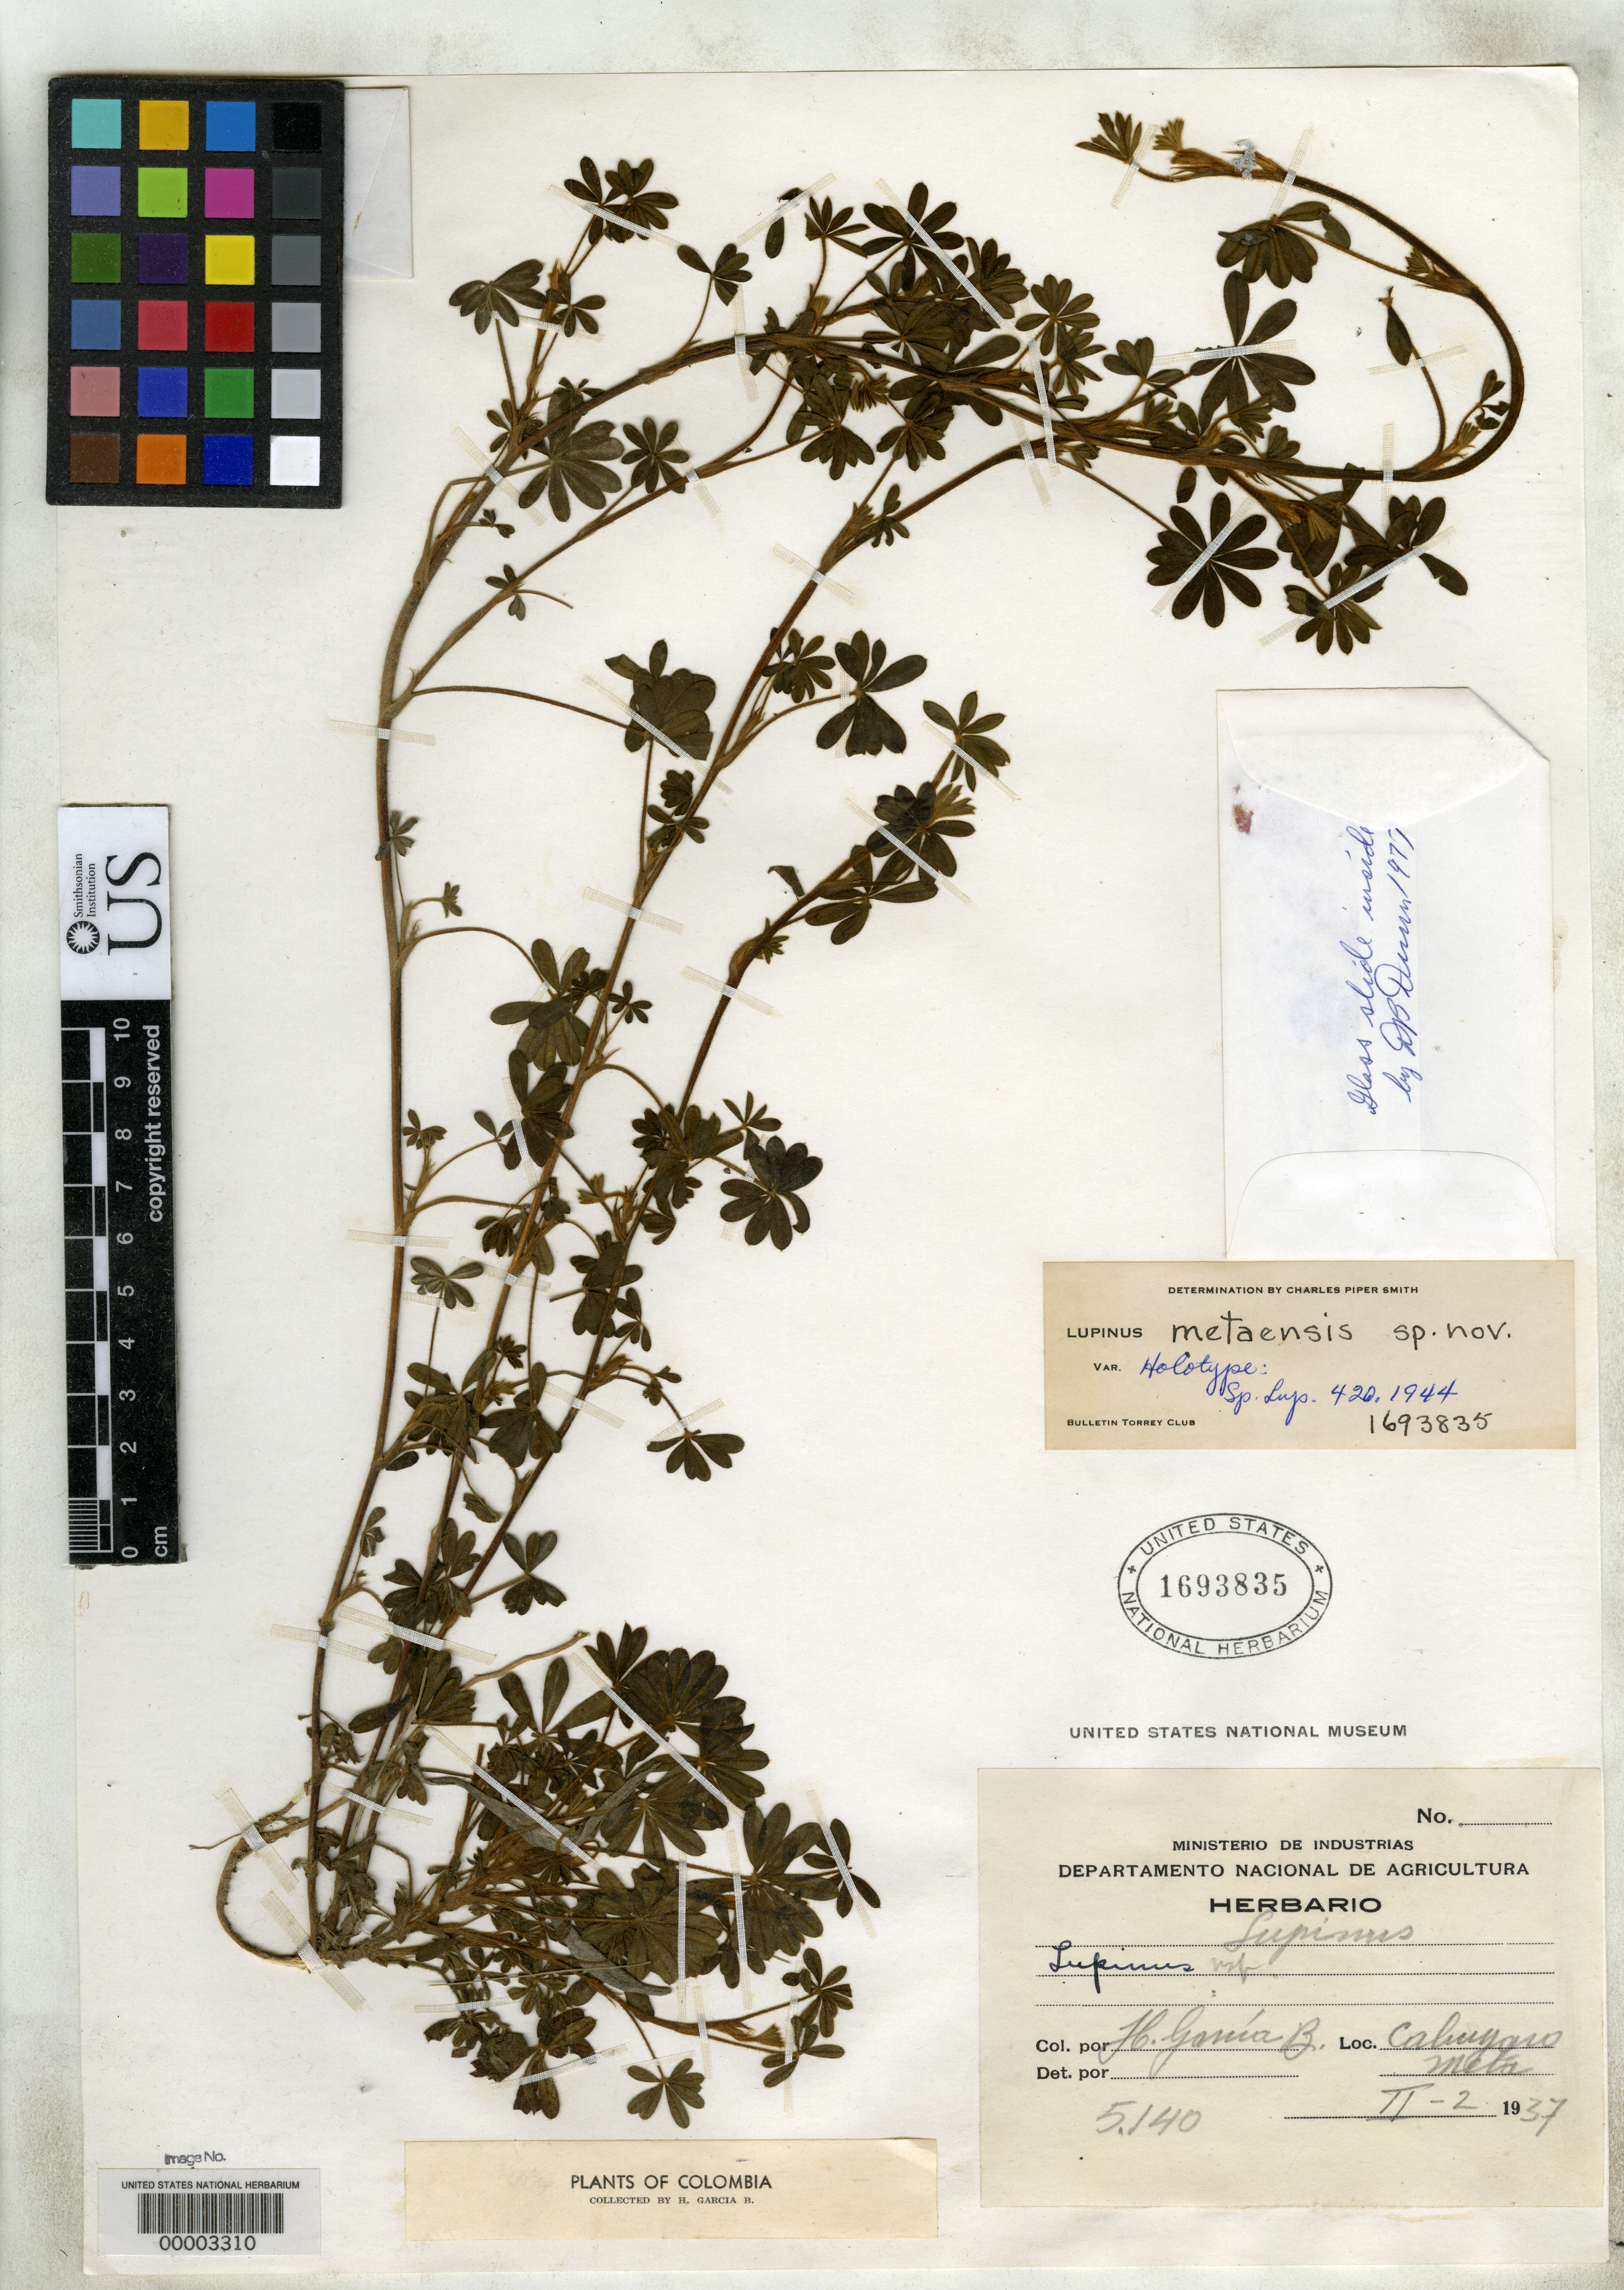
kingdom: Plantae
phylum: Tracheophyta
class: Magnoliopsida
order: Fabales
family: Fabaceae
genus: Lupinus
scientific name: Lupinus metensis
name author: C.P. Sm.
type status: Holotype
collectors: H. García Barriga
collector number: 5140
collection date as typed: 02 Feb 1937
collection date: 1937-02-02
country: Colombia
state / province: Meta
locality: Cahuyaco.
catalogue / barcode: US 1693835